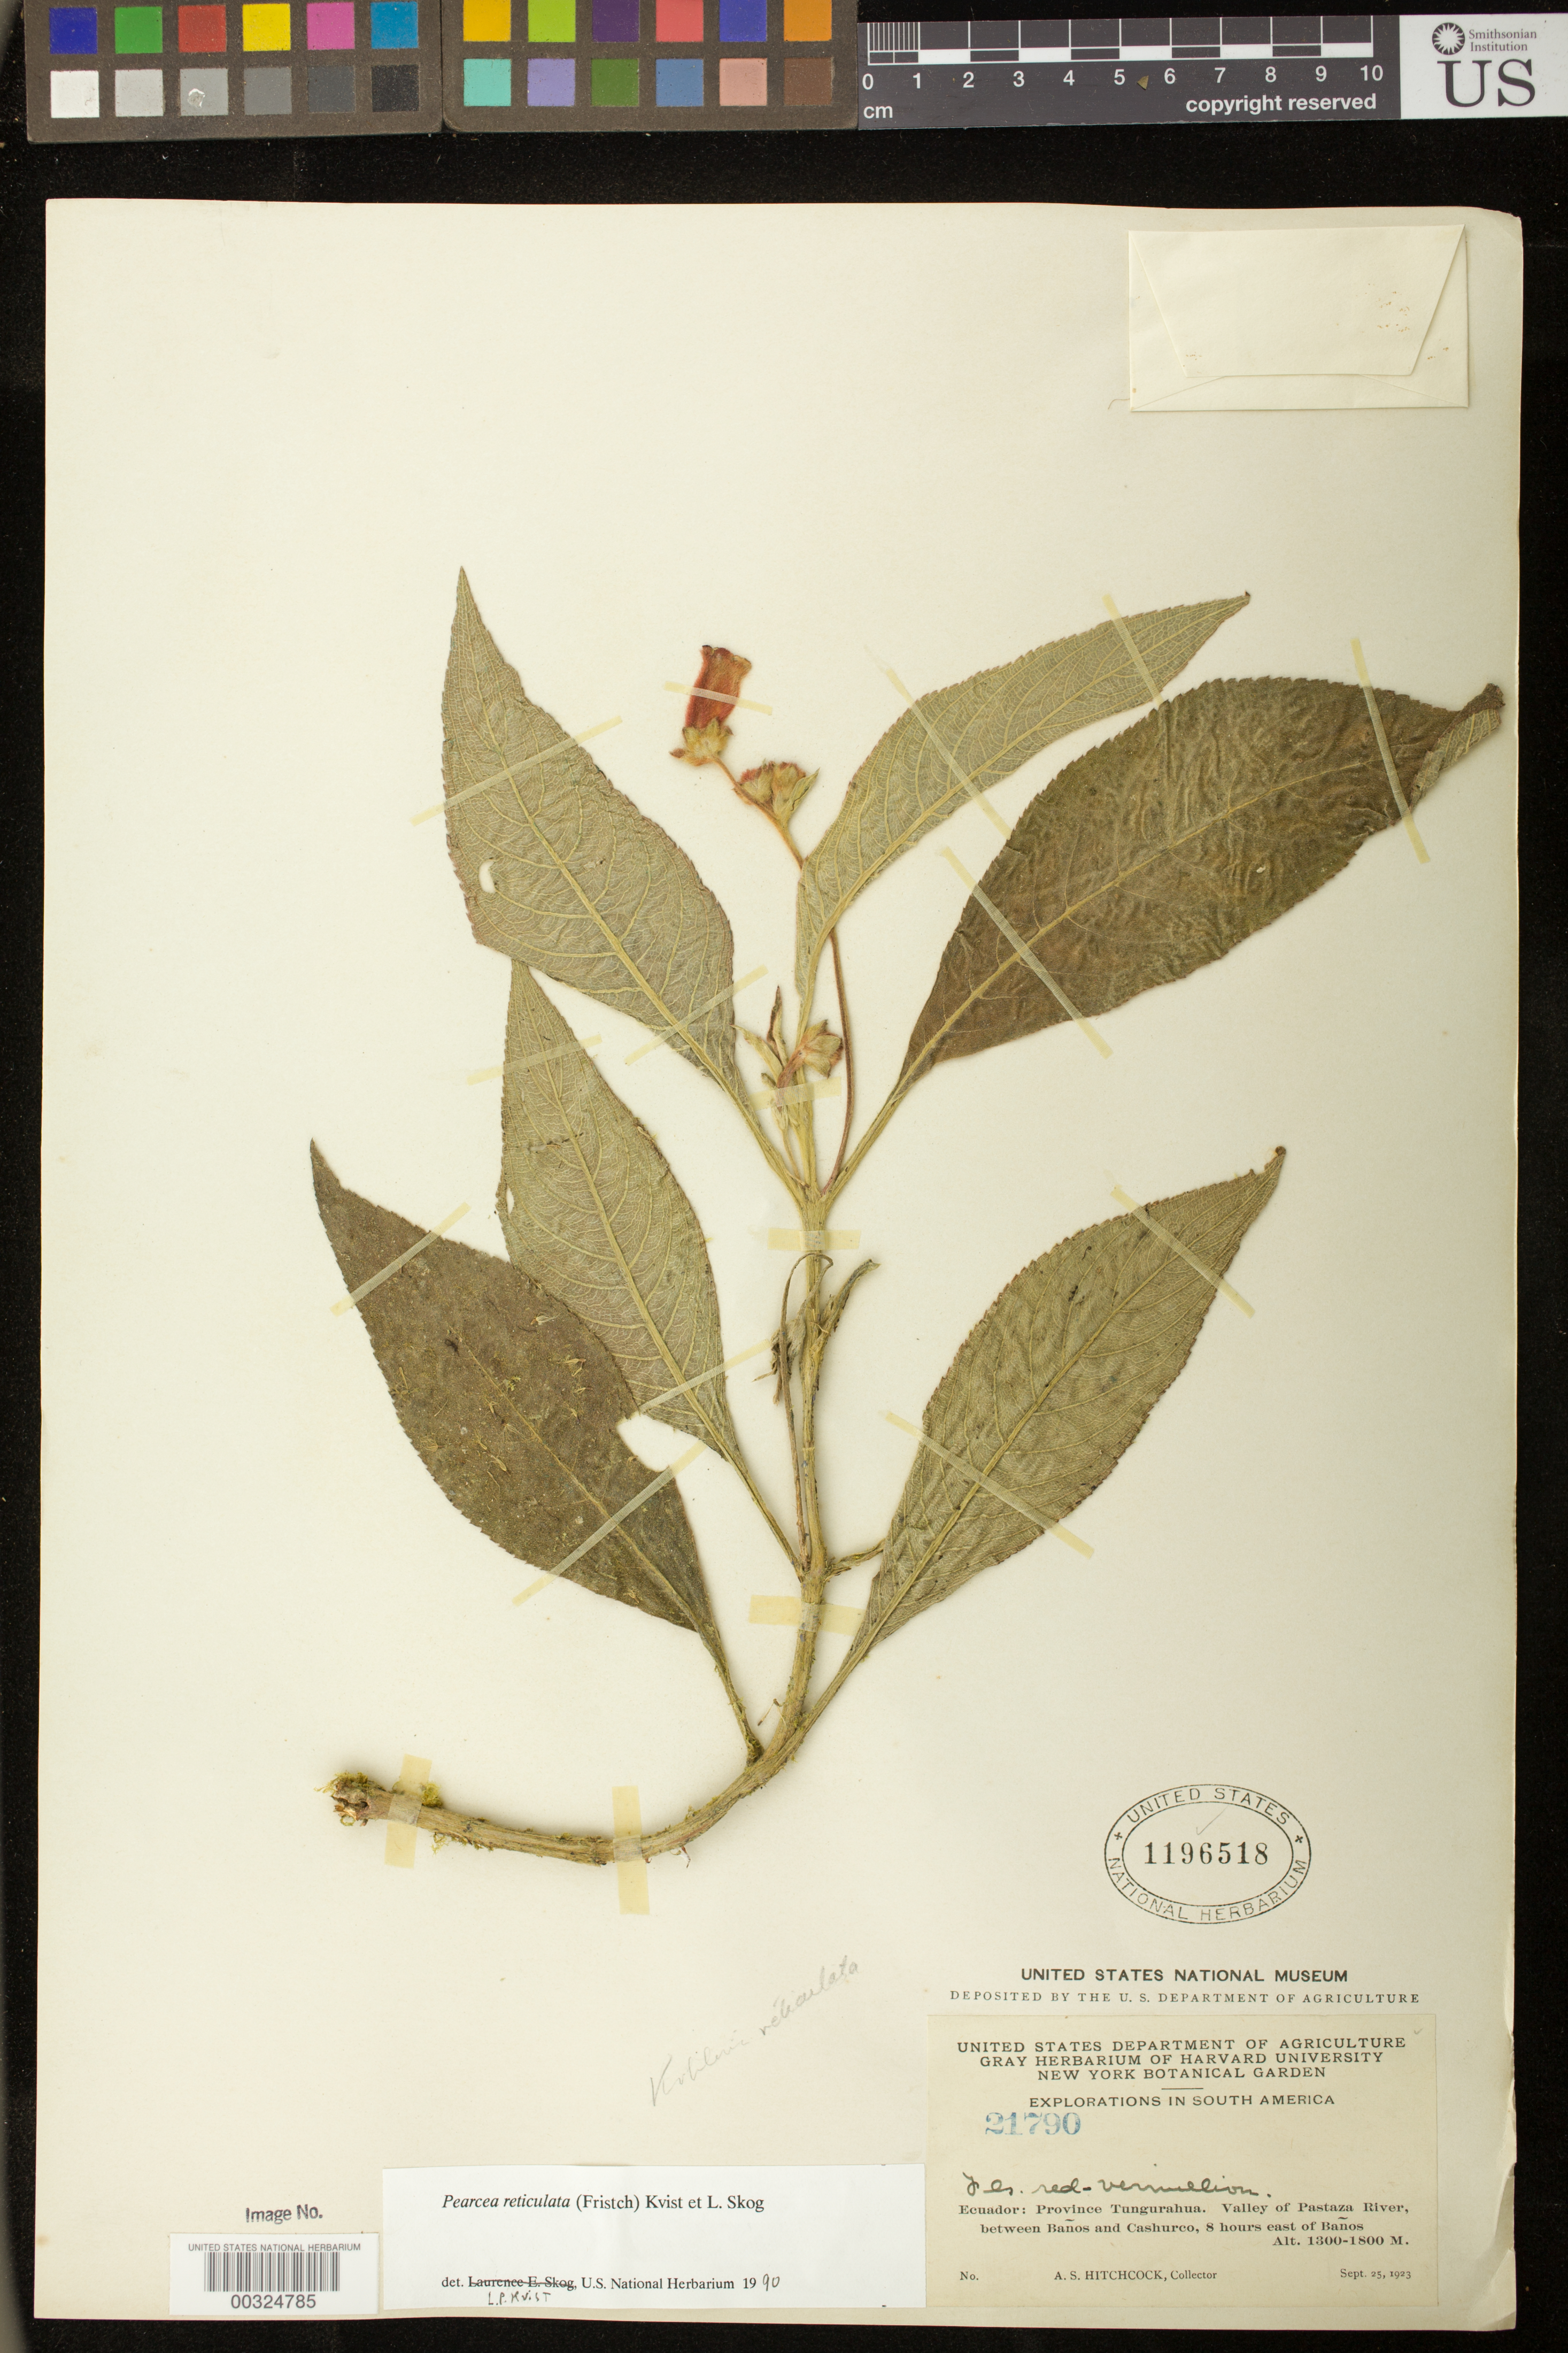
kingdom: Plantae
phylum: Tracheophyta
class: Magnoliopsida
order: Lamiales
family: Gesneriaceae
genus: Pearcea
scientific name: Pearcea reticulata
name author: (Fritsch) L.P. Kvist & L.E. Skog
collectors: A. S. Hitchcock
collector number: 21790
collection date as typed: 25 Sep 1923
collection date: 1923-09-25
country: Ecuador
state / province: Tungurahua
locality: Valley of Pastaza River, between Baños and Cashurco, 8 hrs E of Baños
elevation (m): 1300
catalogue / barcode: US 1196518